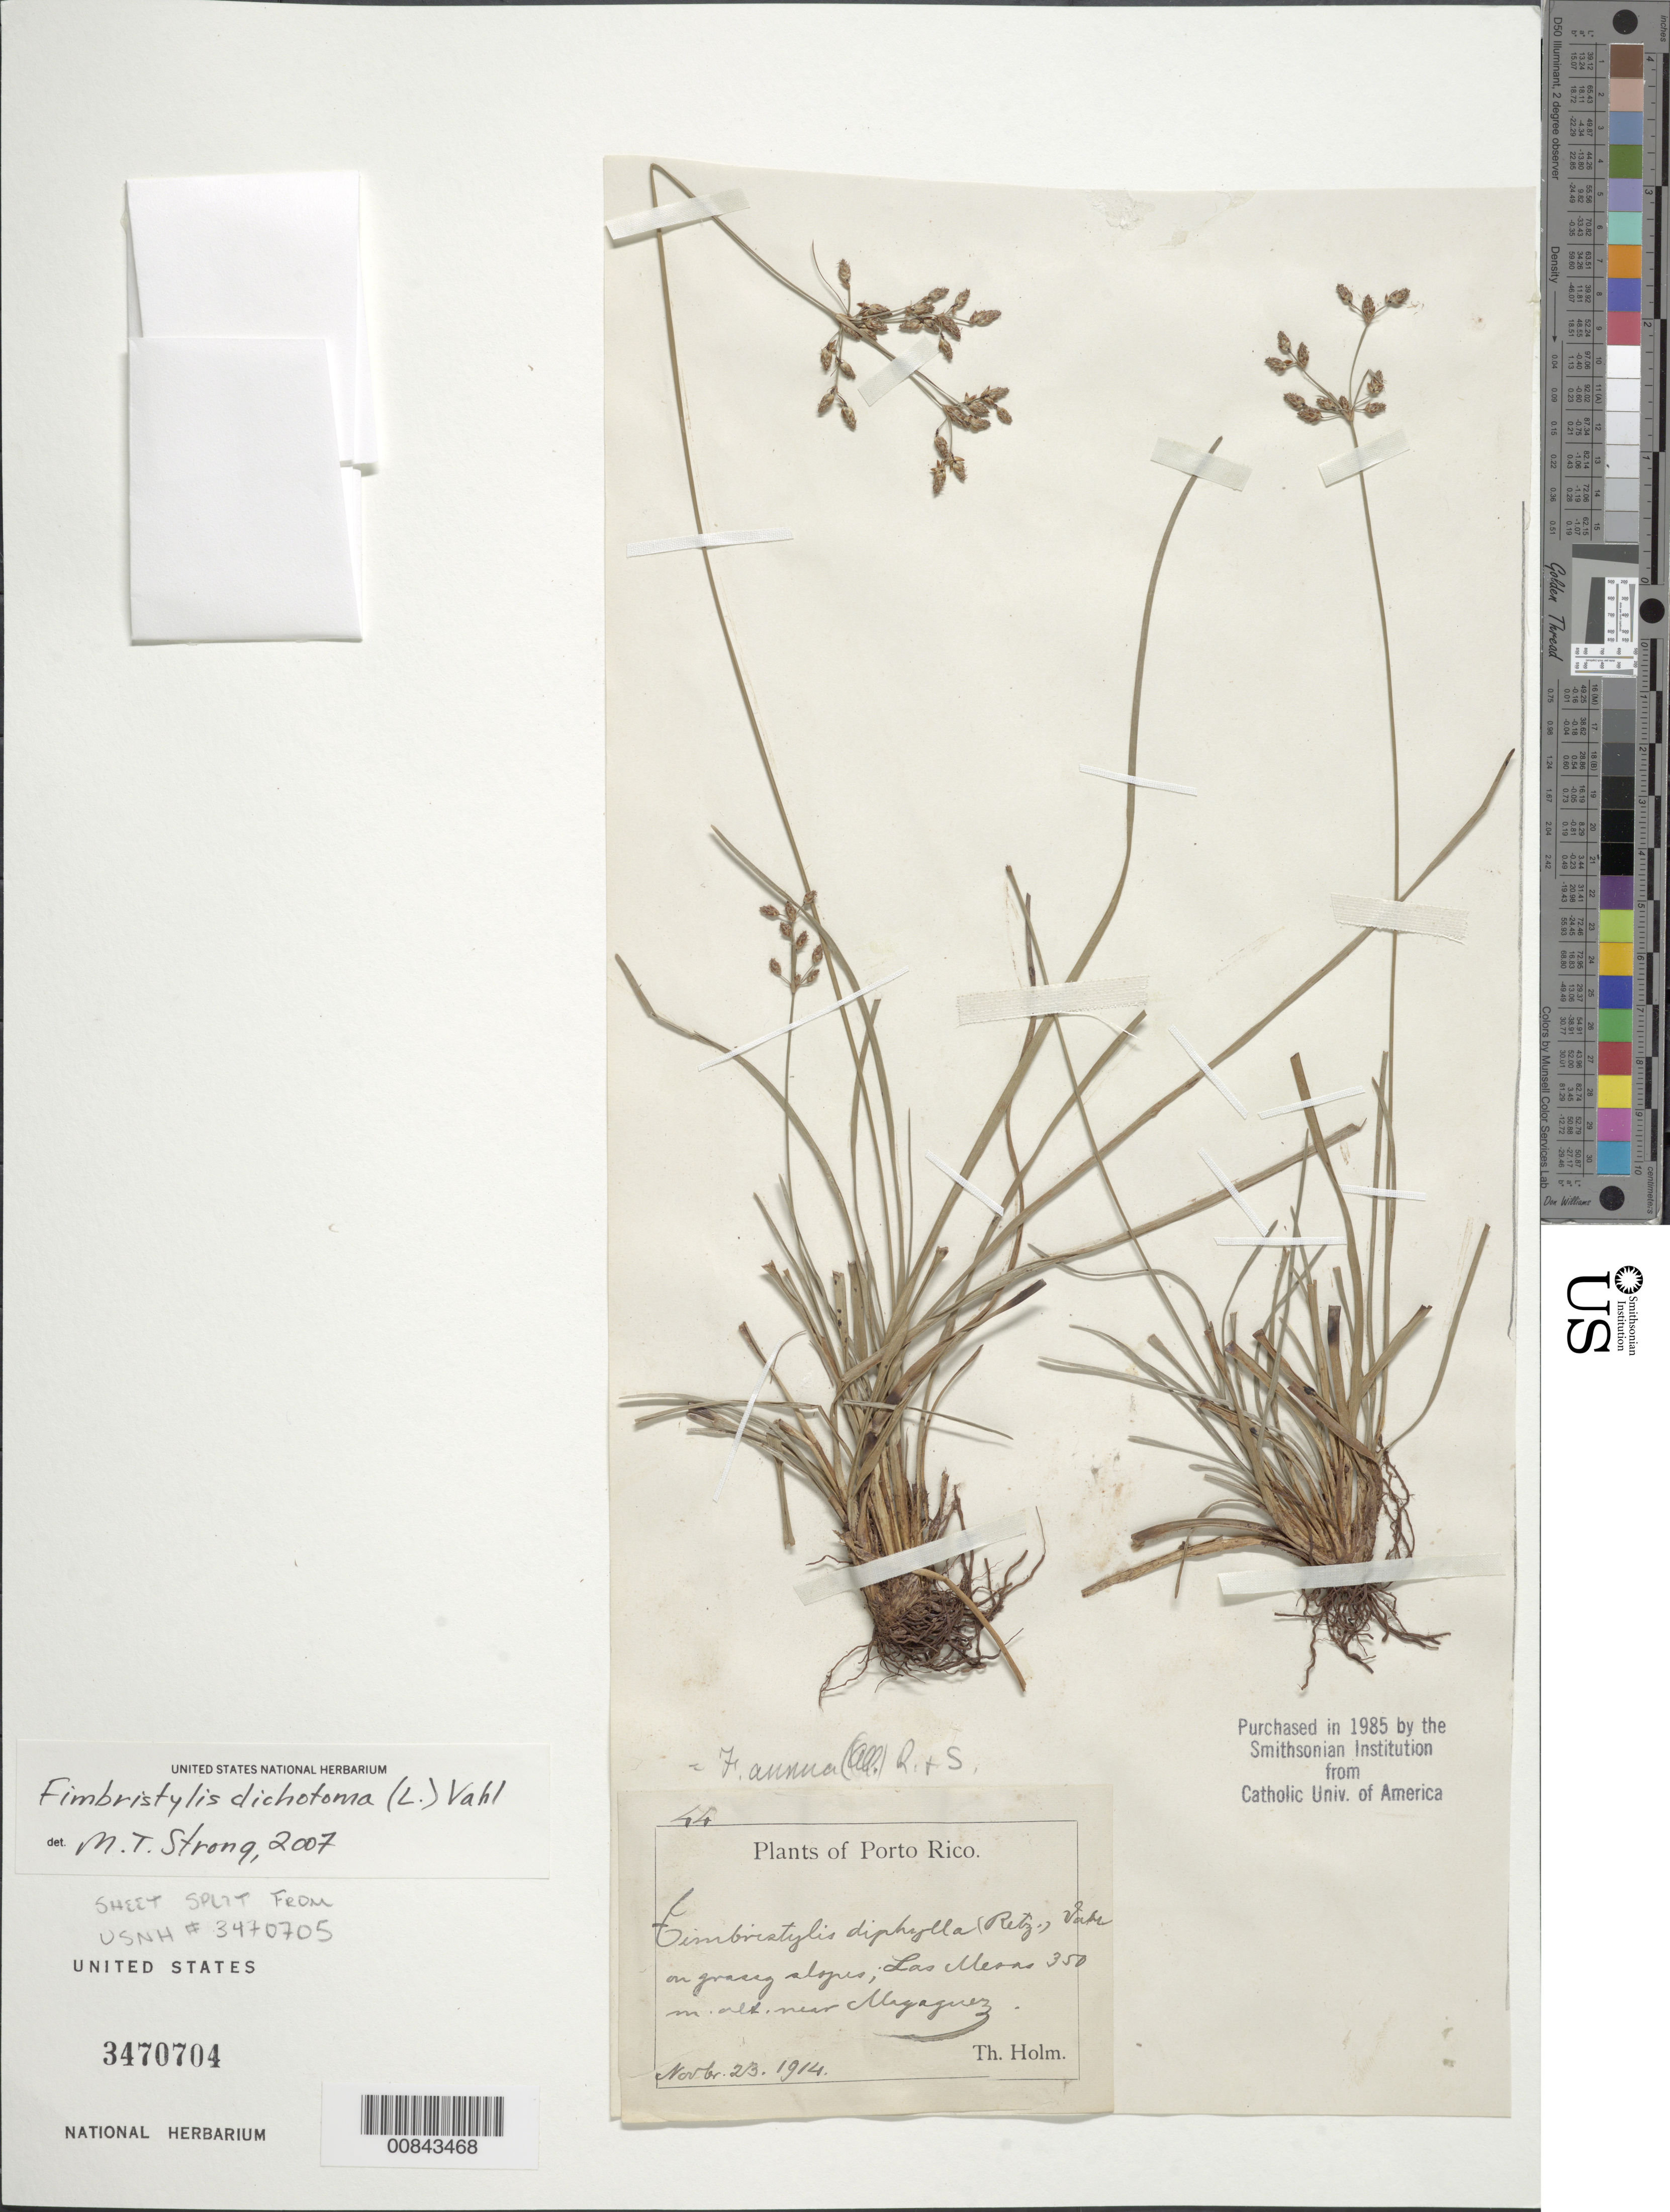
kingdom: Plantae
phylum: Tracheophyta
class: Liliopsida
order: Poales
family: Cyperaceae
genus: Fimbristylis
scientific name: Fimbristylis dichotoma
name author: (L.) Vahl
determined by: Strong, M. T., (US), Smithsonian Institution - National Museum of Natural History (UNITED STATES)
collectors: H. T. Holm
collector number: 44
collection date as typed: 23 Nov 1914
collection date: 1914-11-23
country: Puerto Rico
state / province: Mayagüez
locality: Las Mesas near Mayagüez.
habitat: On grassy slopes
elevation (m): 350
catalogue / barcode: US 3470704